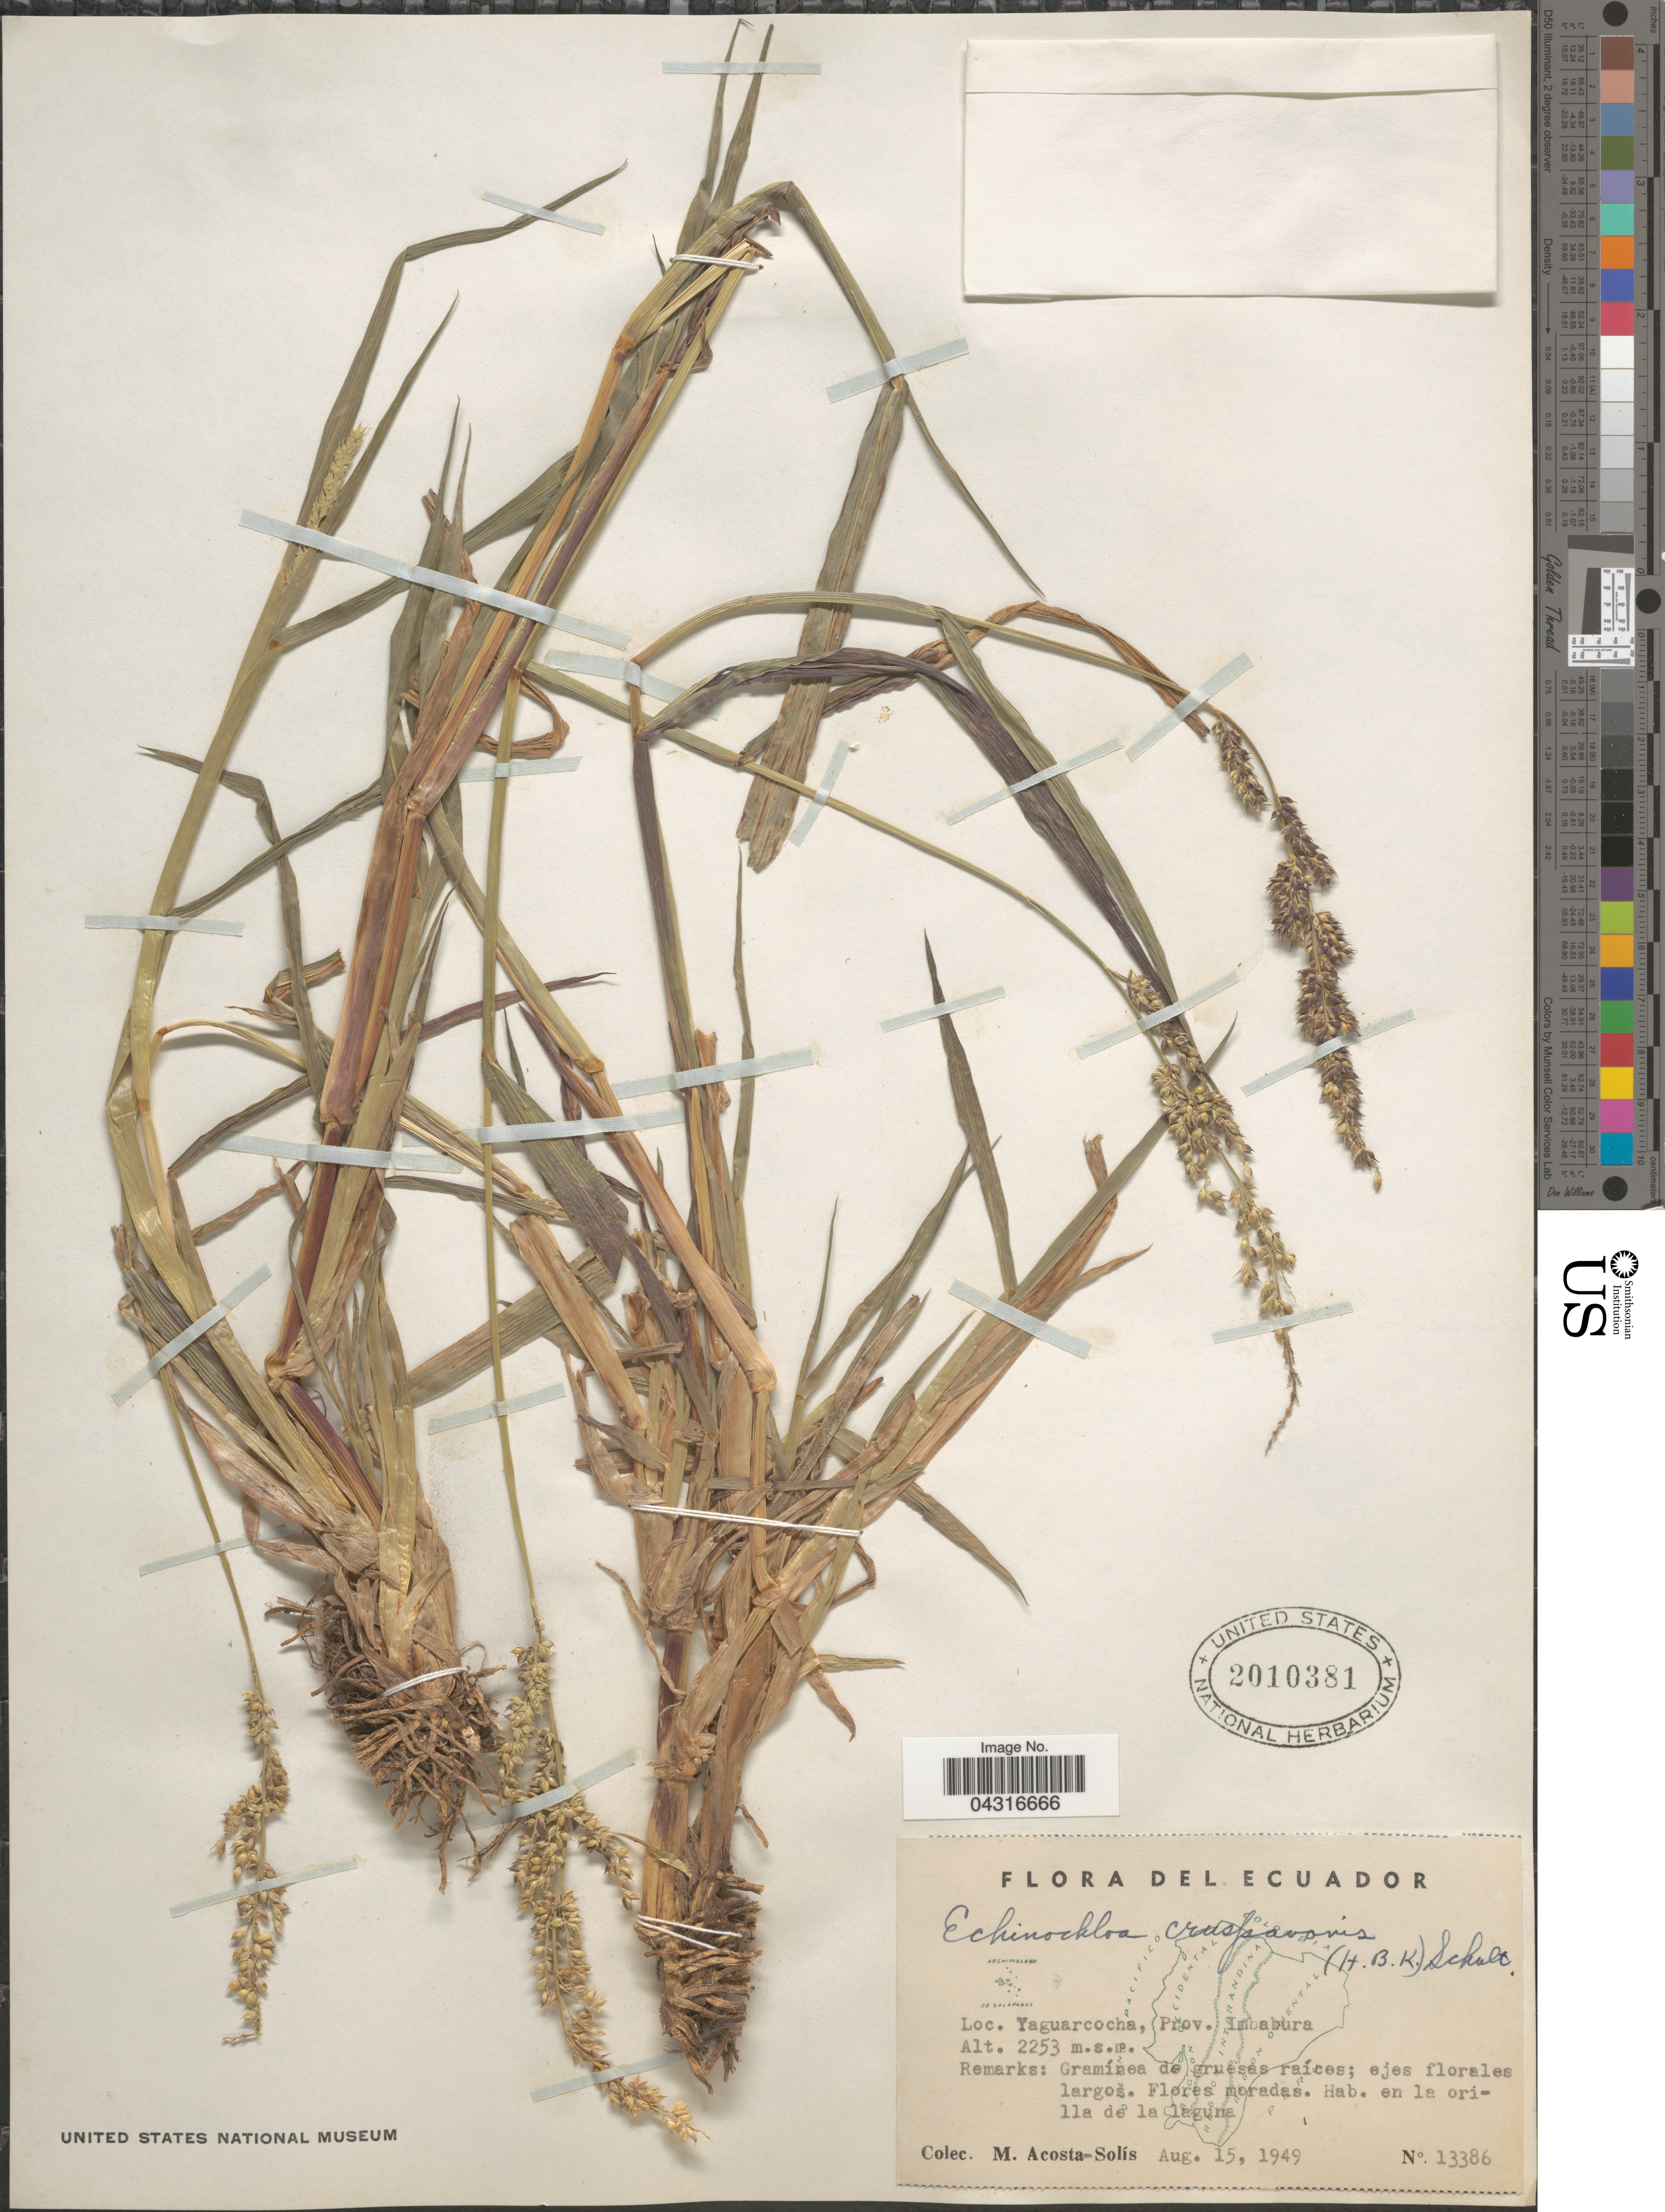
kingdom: Plantae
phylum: Tracheophyta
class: Liliopsida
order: Poales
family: Poaceae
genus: Echinochloa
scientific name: Echinochloa crus-pavonis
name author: (Kunth) Schult.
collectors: M. Acosta Solis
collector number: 13386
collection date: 1949-08-15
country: Ecuador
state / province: Imbabura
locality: Yaguarcocha.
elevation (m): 2253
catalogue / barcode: US 2010381